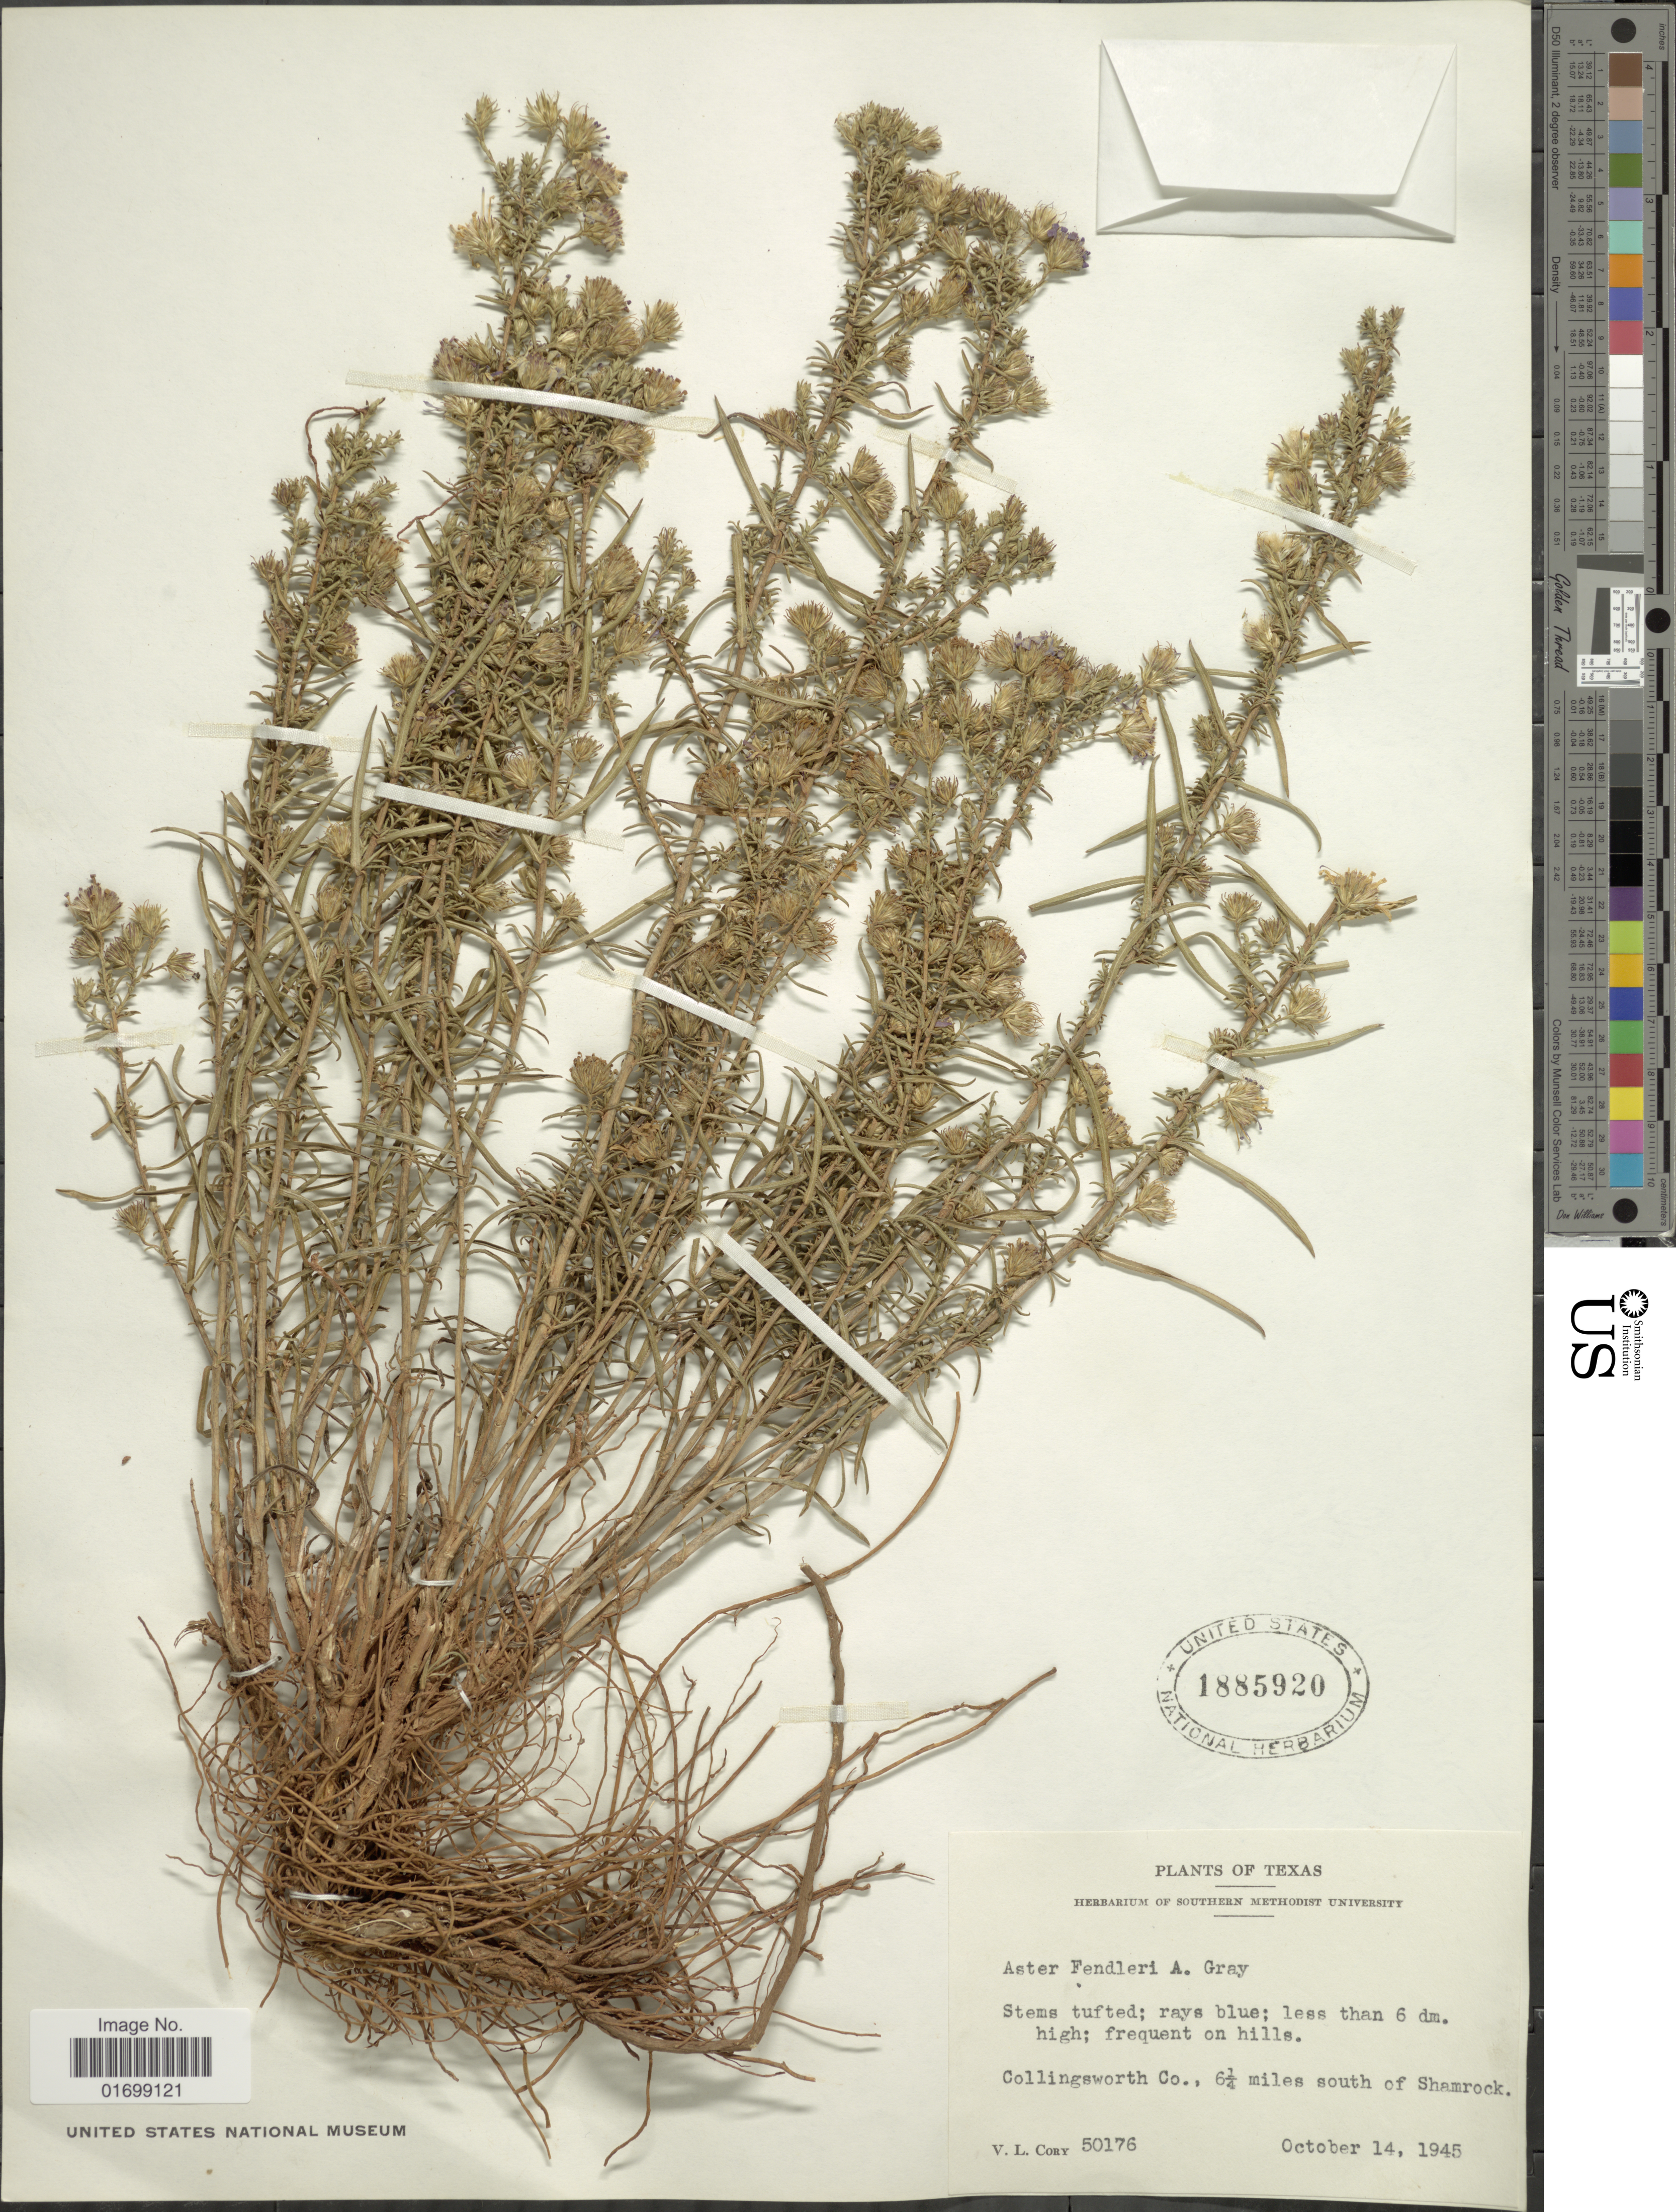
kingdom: Plantae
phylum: Tracheophyta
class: Magnoliopsida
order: Asterales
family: Asteraceae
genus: Symphyotrichum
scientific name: Symphyotrichum fendleri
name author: (A. Gray) G.L. Nesom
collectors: V. Cory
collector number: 50176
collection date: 1945-10-14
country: United States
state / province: Texas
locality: Collingsworth Co., 6 1/4 miles southwest of Shamrock.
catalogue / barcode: US 1885920